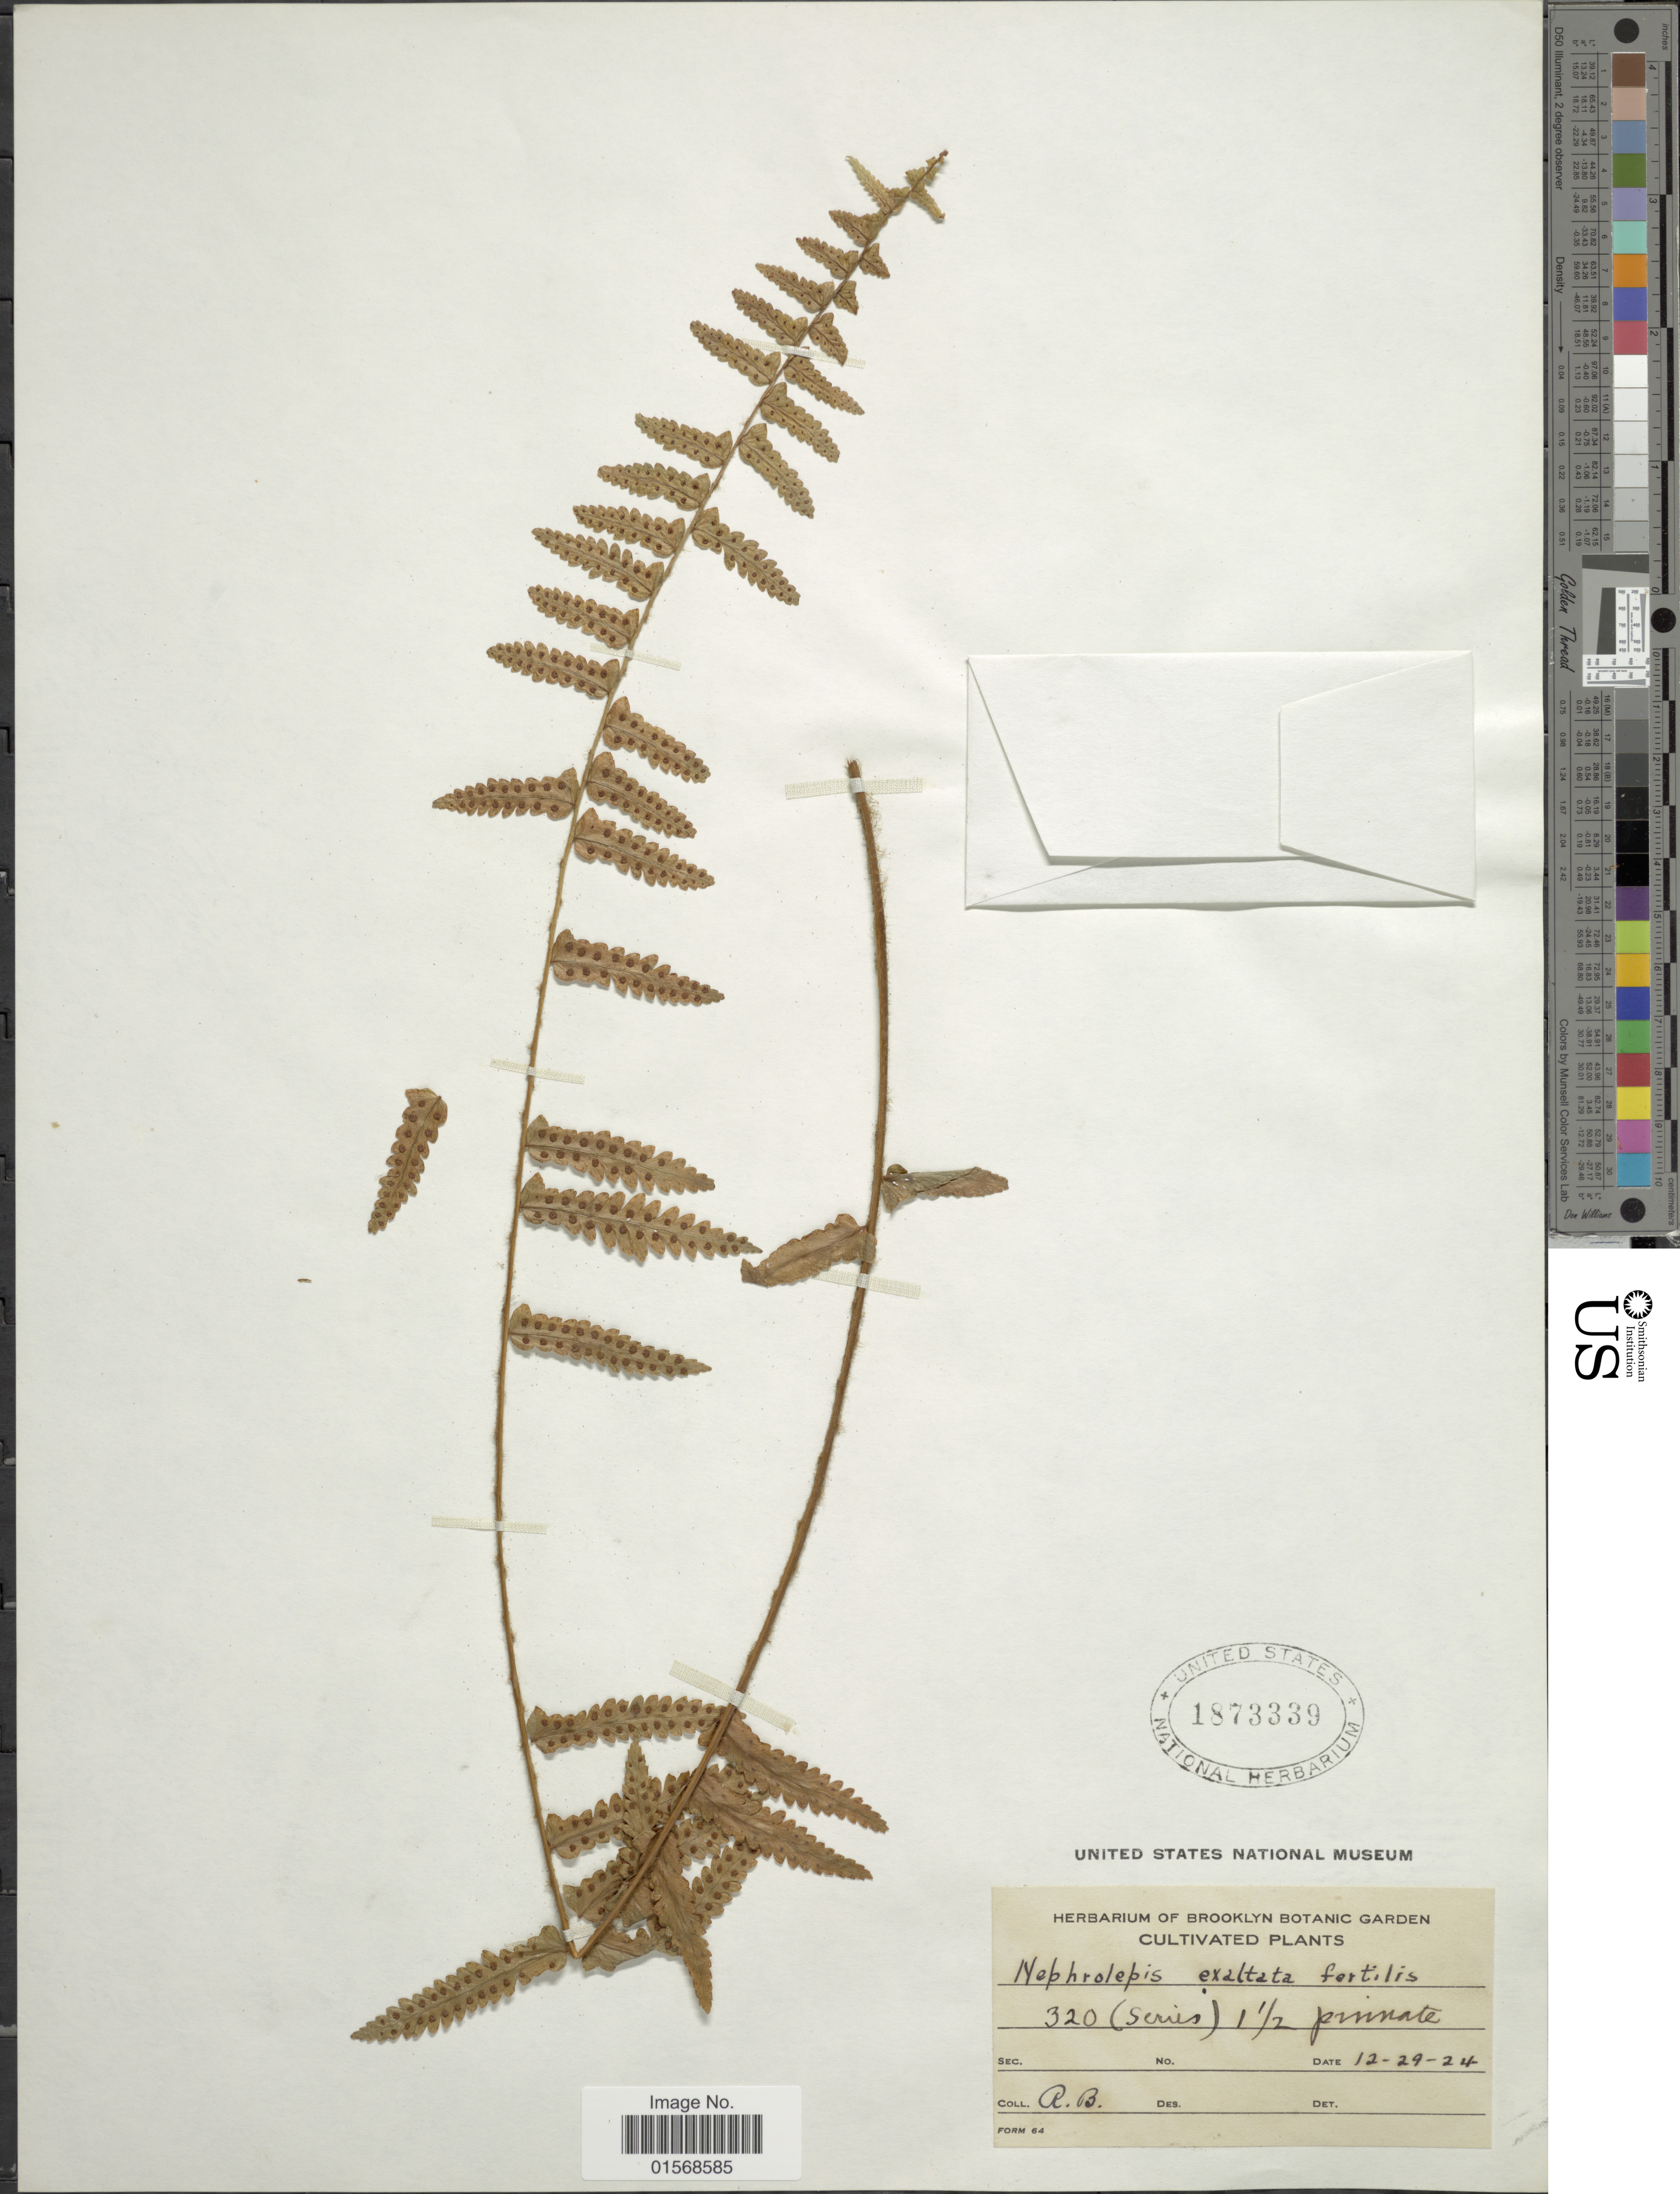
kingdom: Plantae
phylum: Tracheophyta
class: Polypodiopsida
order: Polypodiales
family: Nephrolepidaceae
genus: Nephrolepis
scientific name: Nephrolepis 'Fertilis'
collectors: R. B.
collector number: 320?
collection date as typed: Transcribed d/m/y: 29/12/24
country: United States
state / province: New York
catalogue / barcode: US 1873339